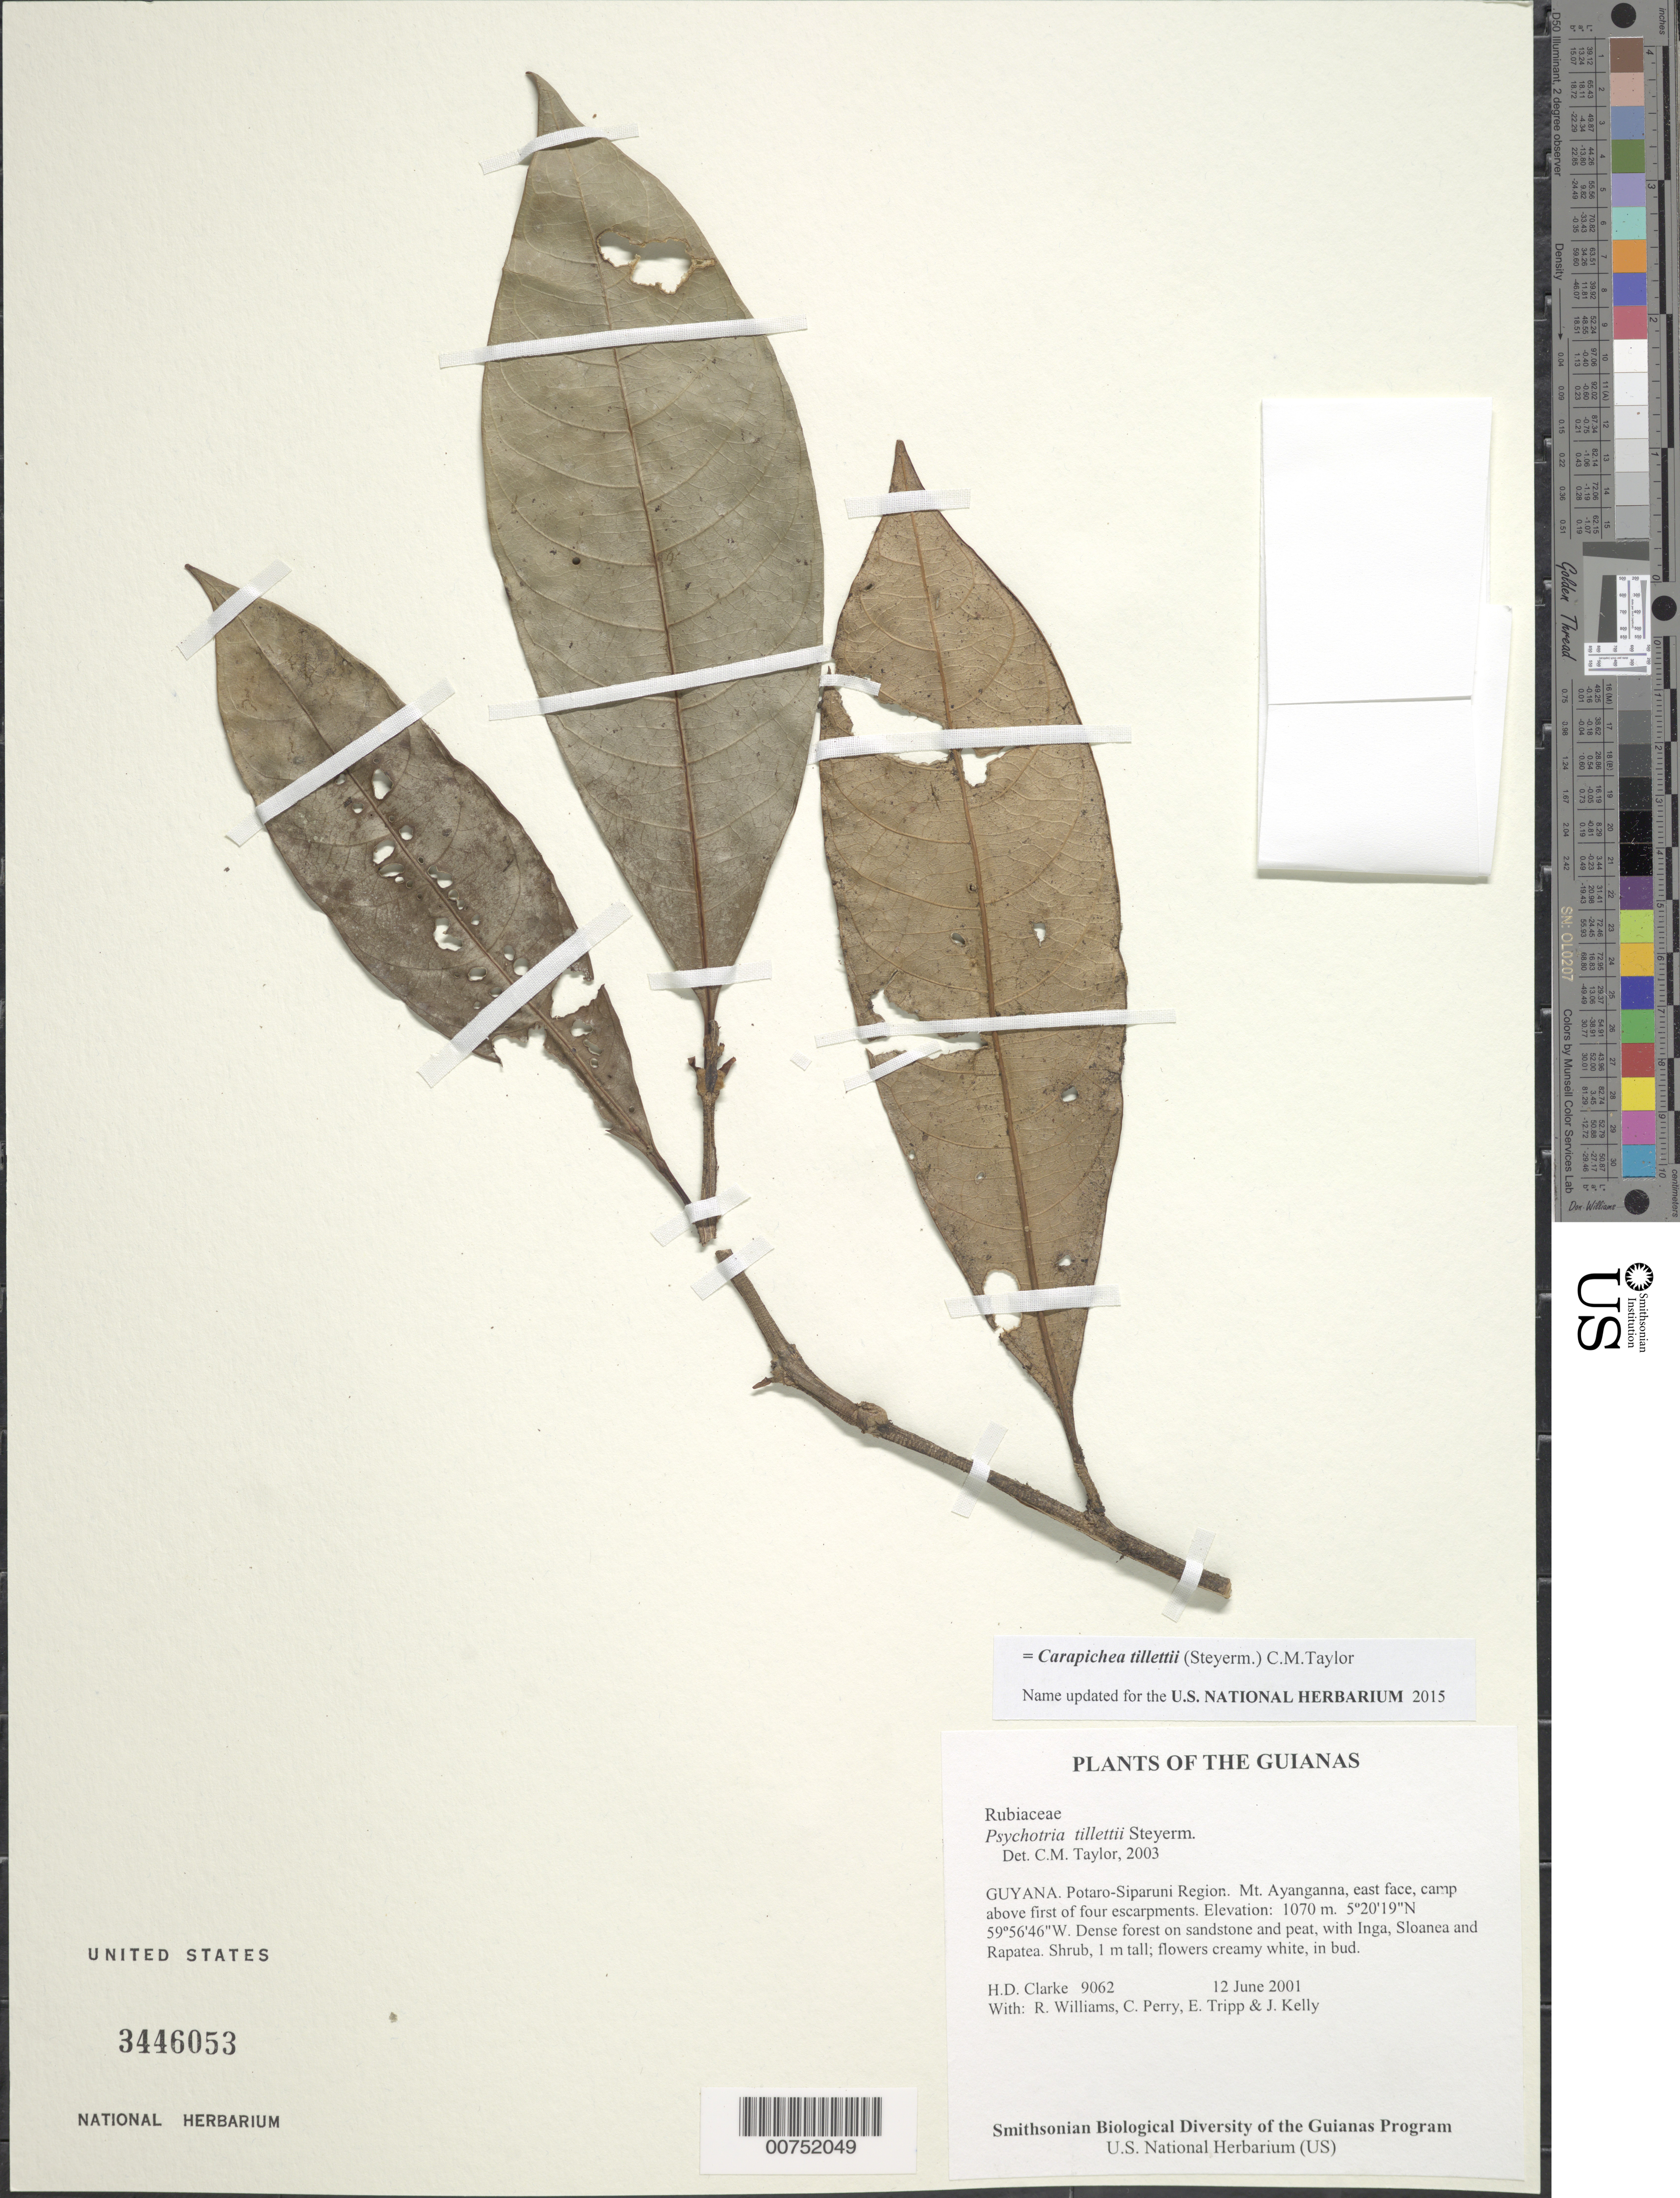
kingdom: Plantae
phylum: Tracheophyta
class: Magnoliopsida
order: Gentianales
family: Rubiaceae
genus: Psychotria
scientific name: Psychotria tillettii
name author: Steyerm.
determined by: Taylor, Charlotte M.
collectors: H. D. Clarke, R. Williams, C. Perry, E. Tripp & J. Kelly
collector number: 9062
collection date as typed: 12 June 2001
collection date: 2001-06-12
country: Guyana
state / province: Potaro-Siparuni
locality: Mt. Ayanganna, east face, camp above first of four escarpments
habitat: Dense forest on sandstone and peat, with Inga, Sloanea and Rapatea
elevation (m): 1070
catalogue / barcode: US 3446053